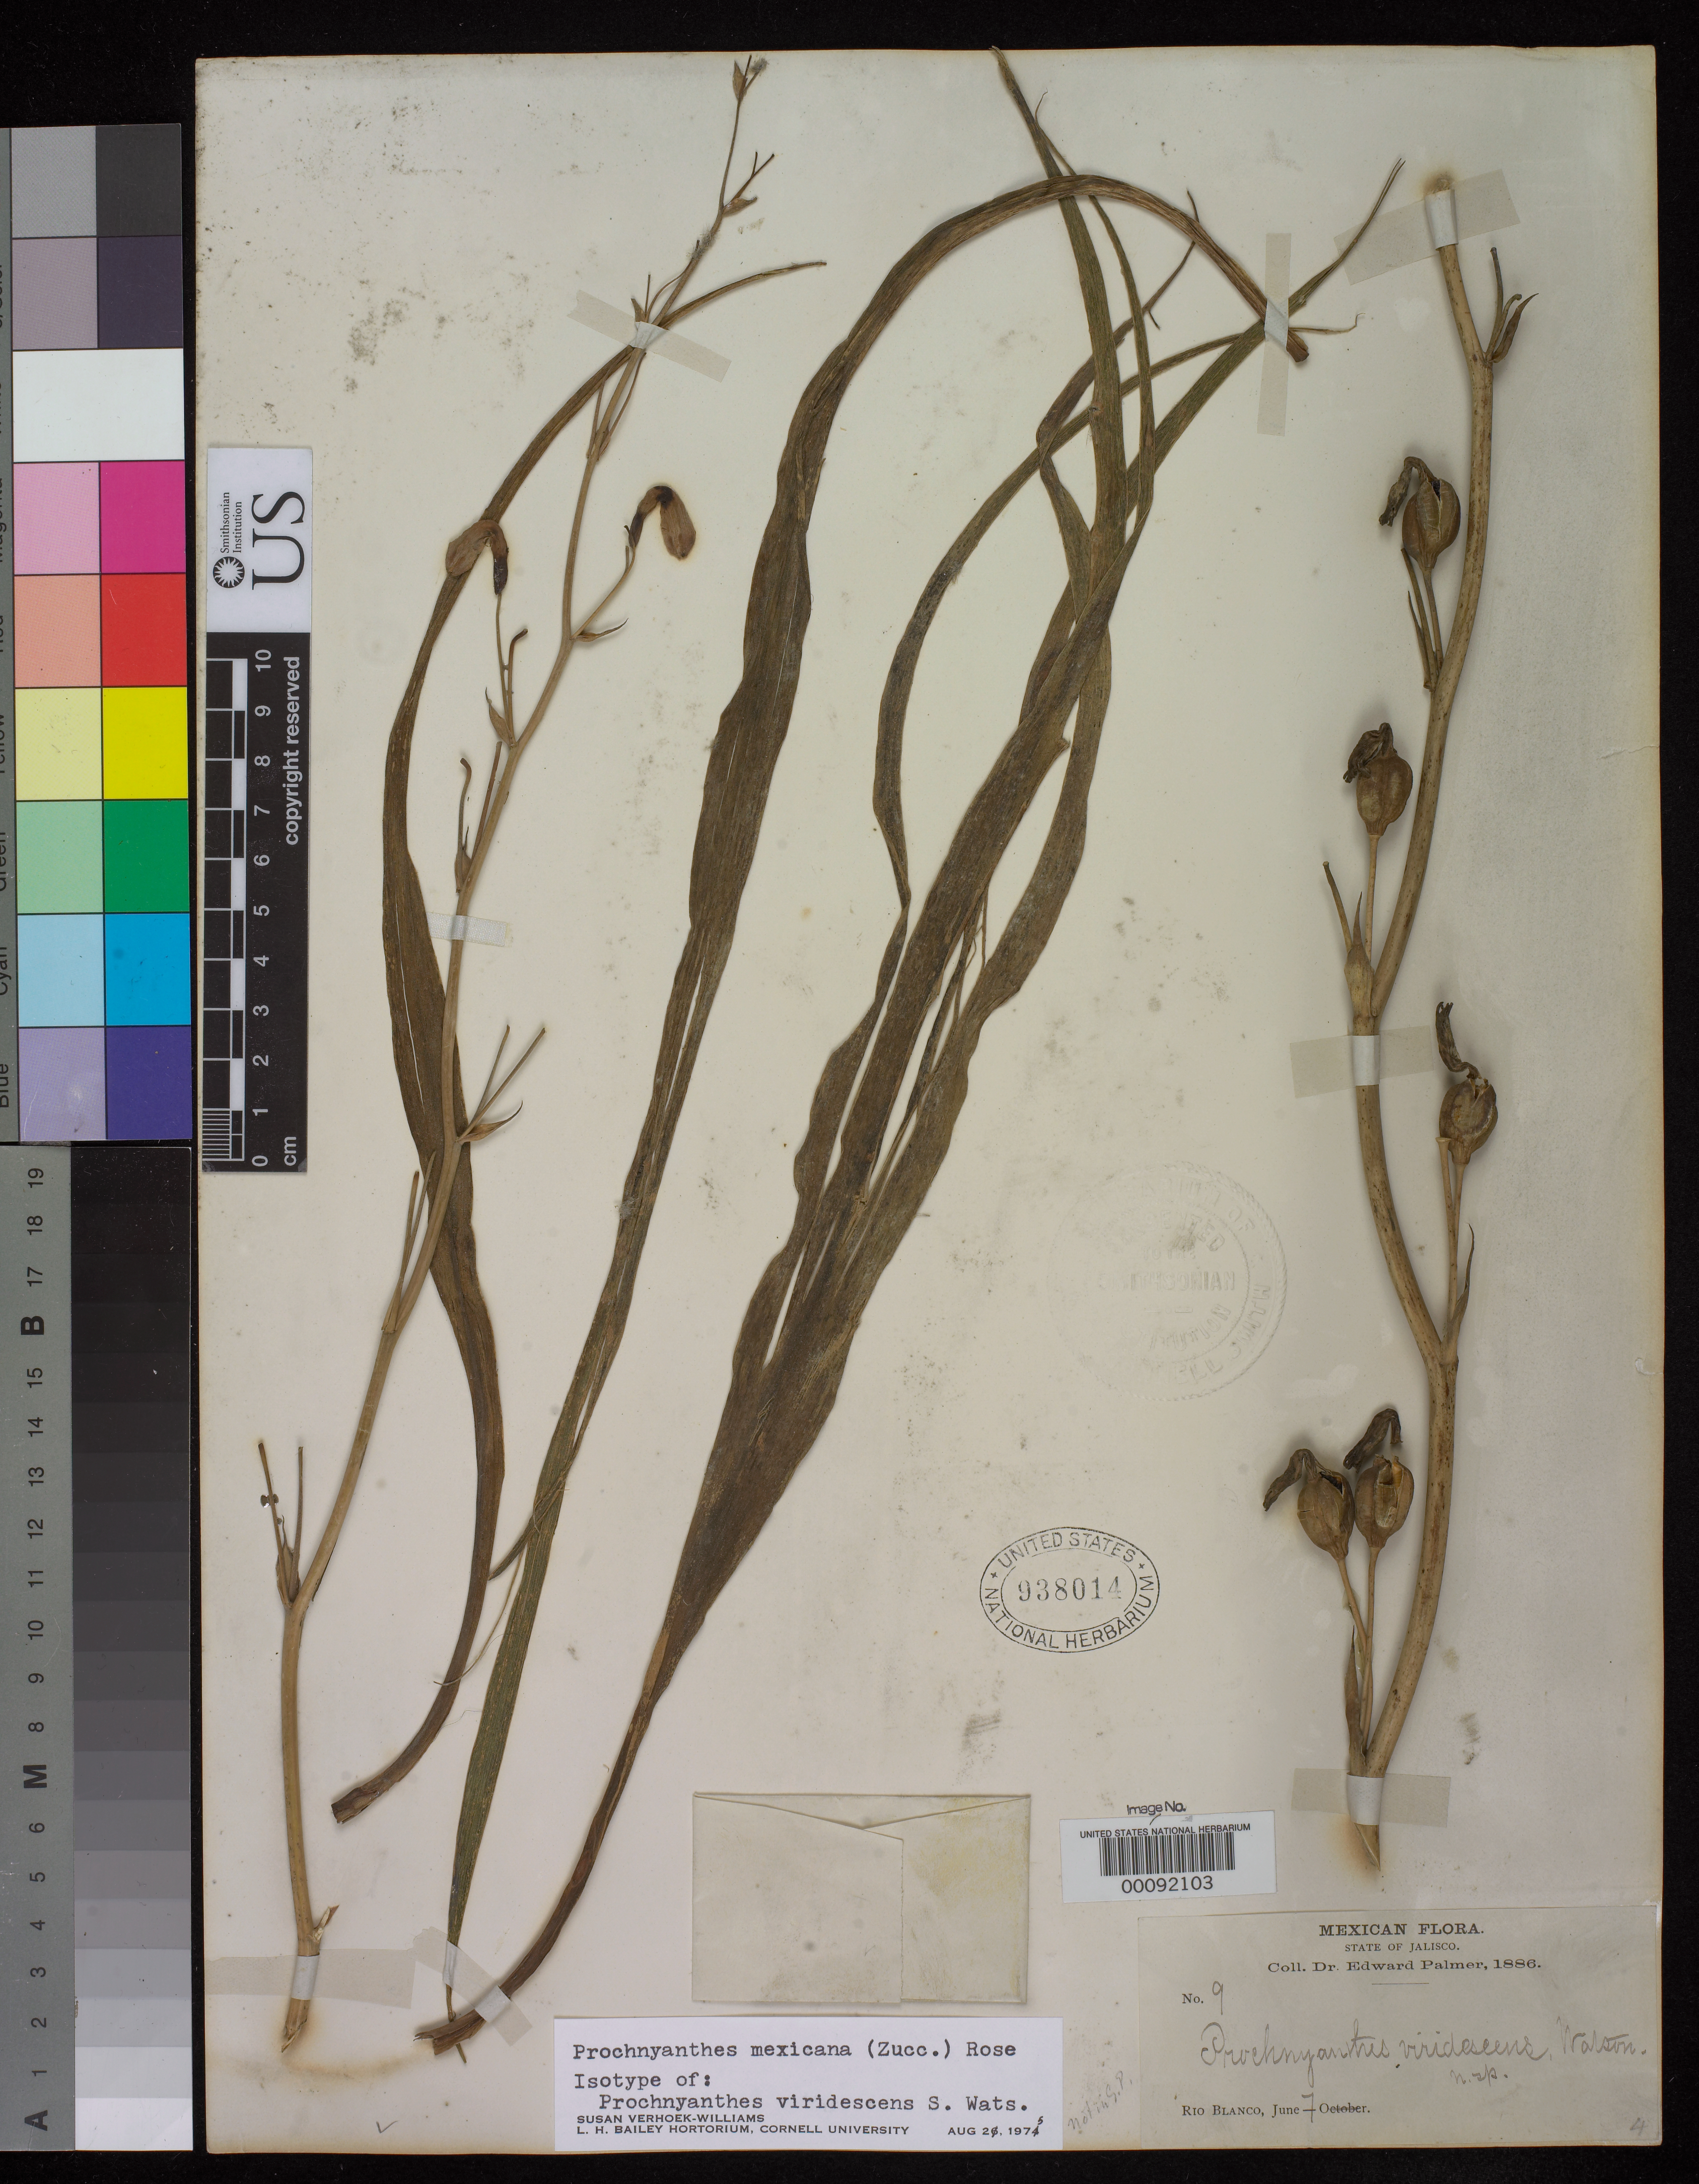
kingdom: Plantae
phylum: Tracheophyta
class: Liliopsida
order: Asparagales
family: Asparagaceae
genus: Prochnyanthes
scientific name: Prochnyanthes viridescens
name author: S. Watson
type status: Type Collection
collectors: E. Palmer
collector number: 9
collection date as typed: Jun 1886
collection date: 1886-06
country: Mexico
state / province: Jalisco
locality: Rio Blanco.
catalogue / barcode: US 938014